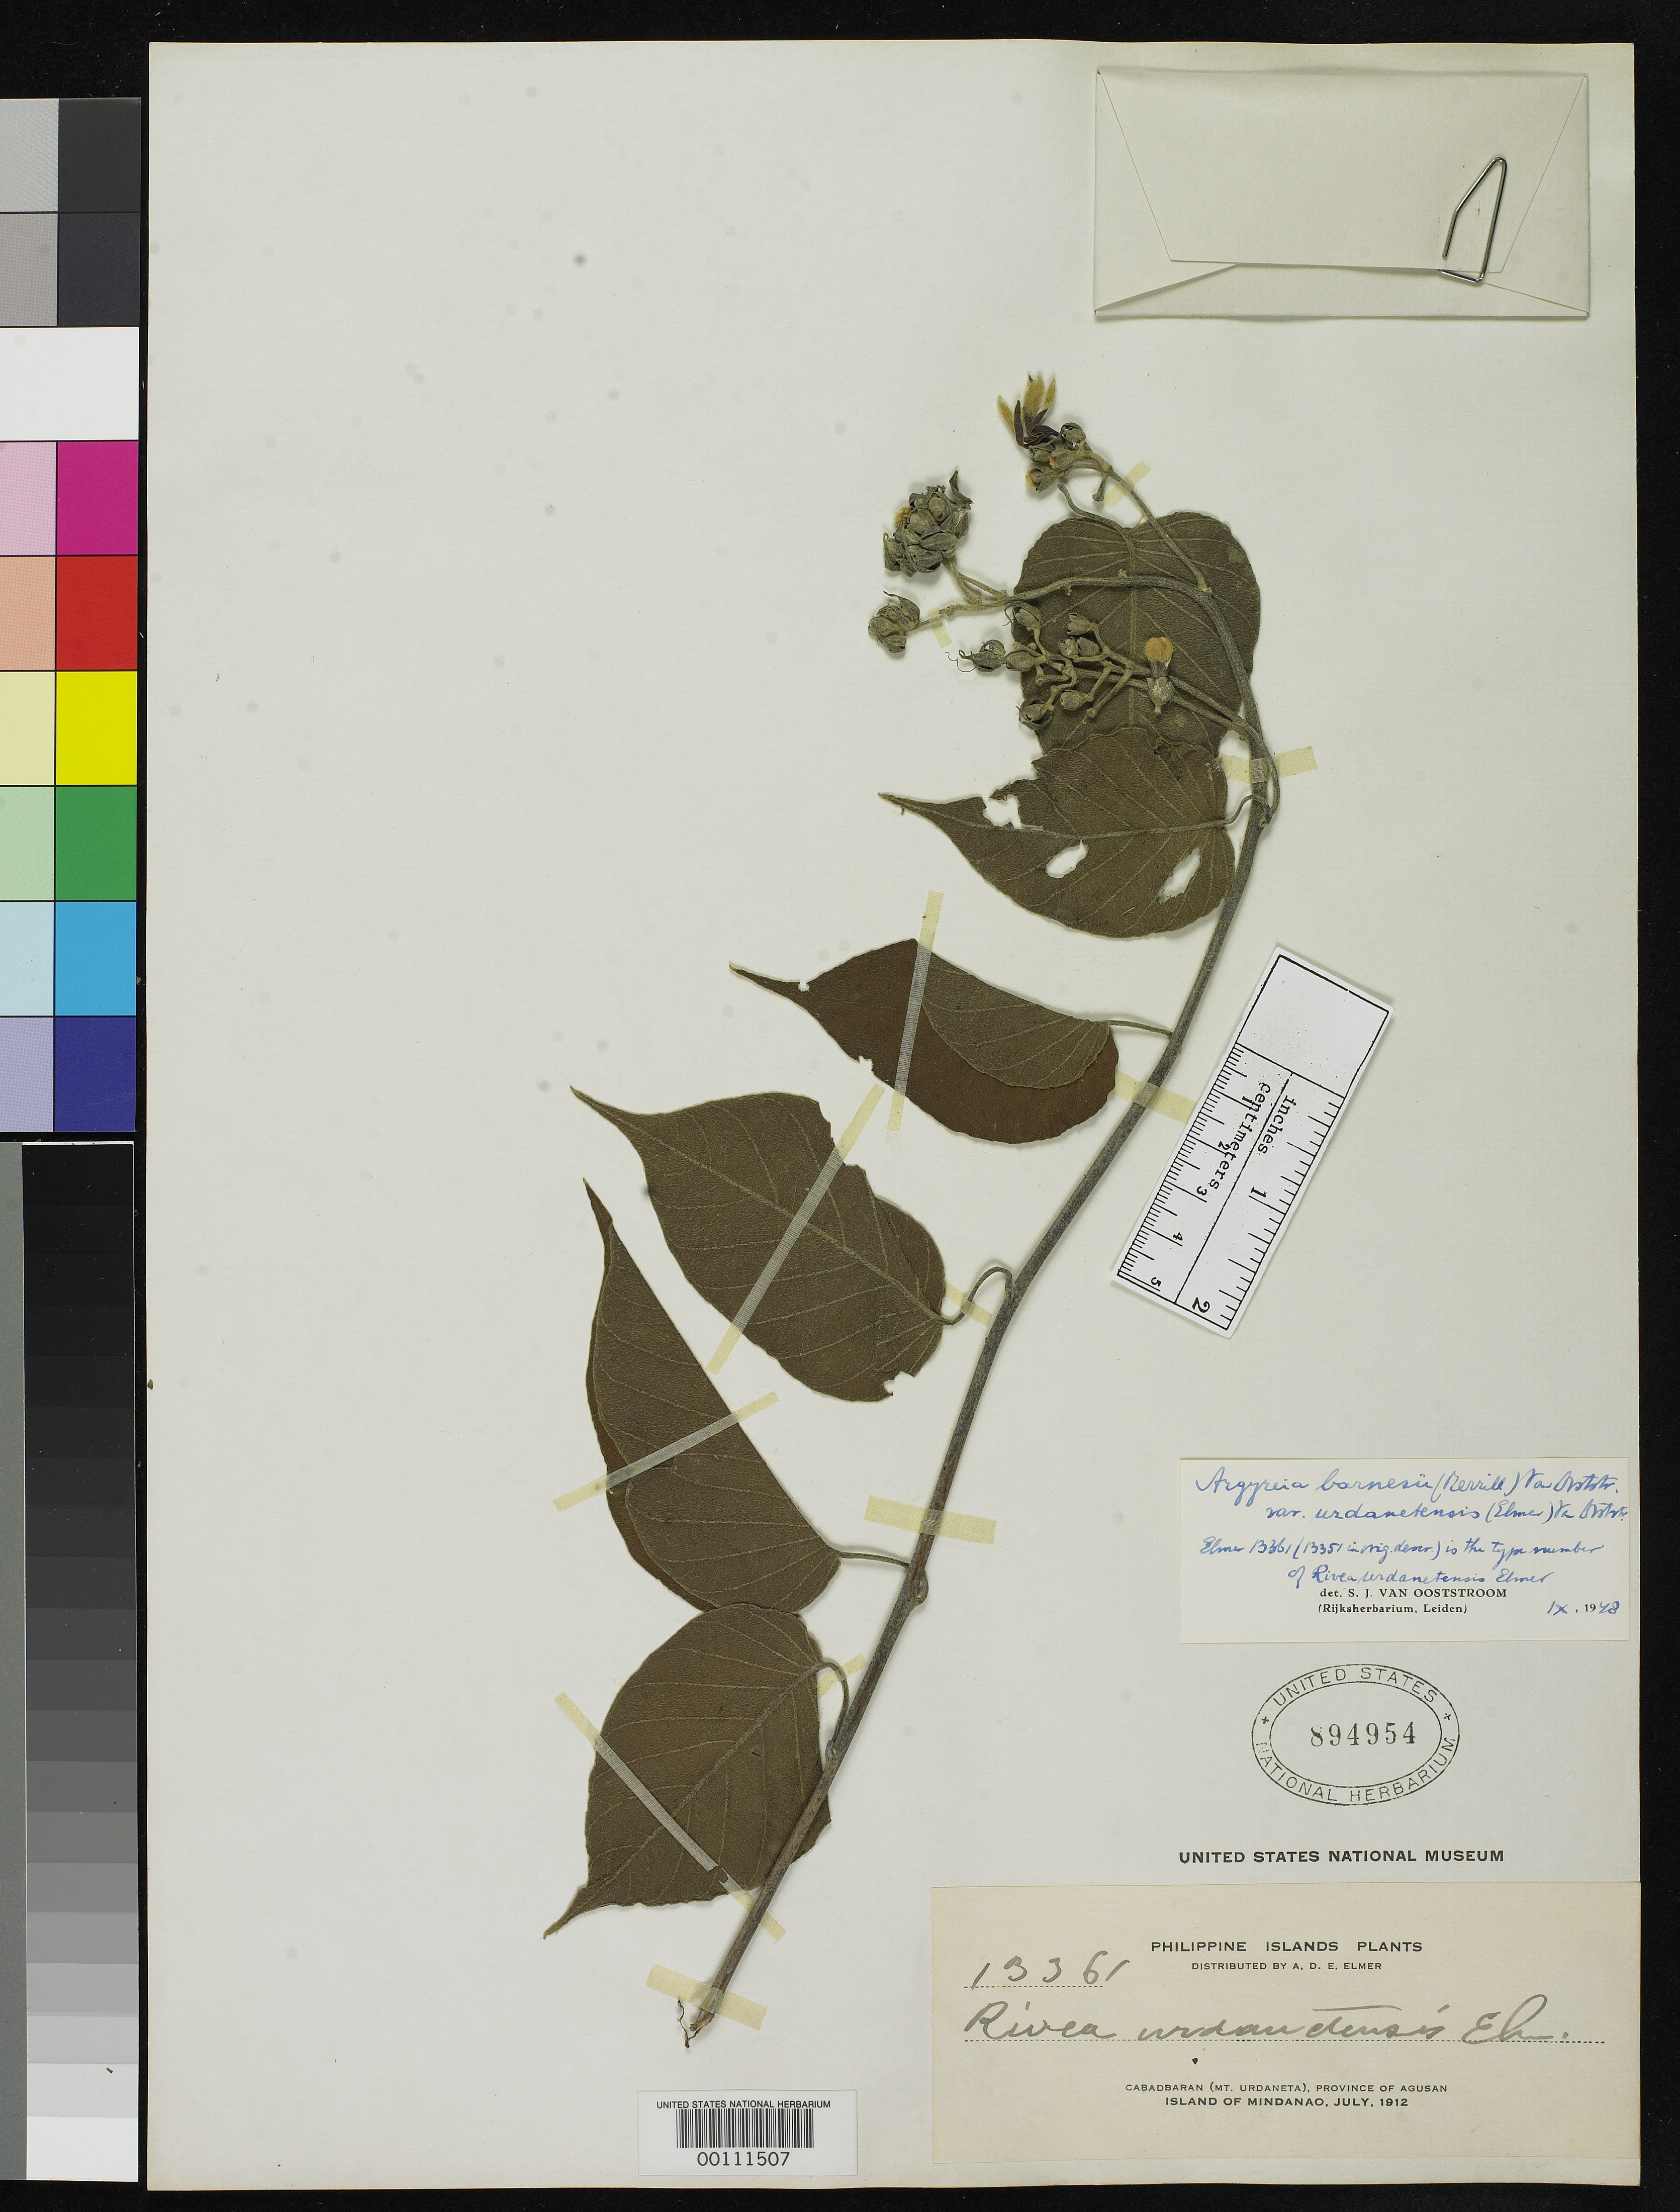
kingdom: Plantae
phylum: Tracheophyta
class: Magnoliopsida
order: Solanales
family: Convolvulaceae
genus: Rivea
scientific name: Rivea urdanetensis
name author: Elmer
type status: Isotype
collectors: A. D. E. Elmer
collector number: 13361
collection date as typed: Jul 1912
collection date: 1912-07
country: Philippines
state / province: Caraga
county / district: Agusan del Norte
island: Mindanao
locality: Cabadbaran, Mt. Urdaneta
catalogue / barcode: US 894954